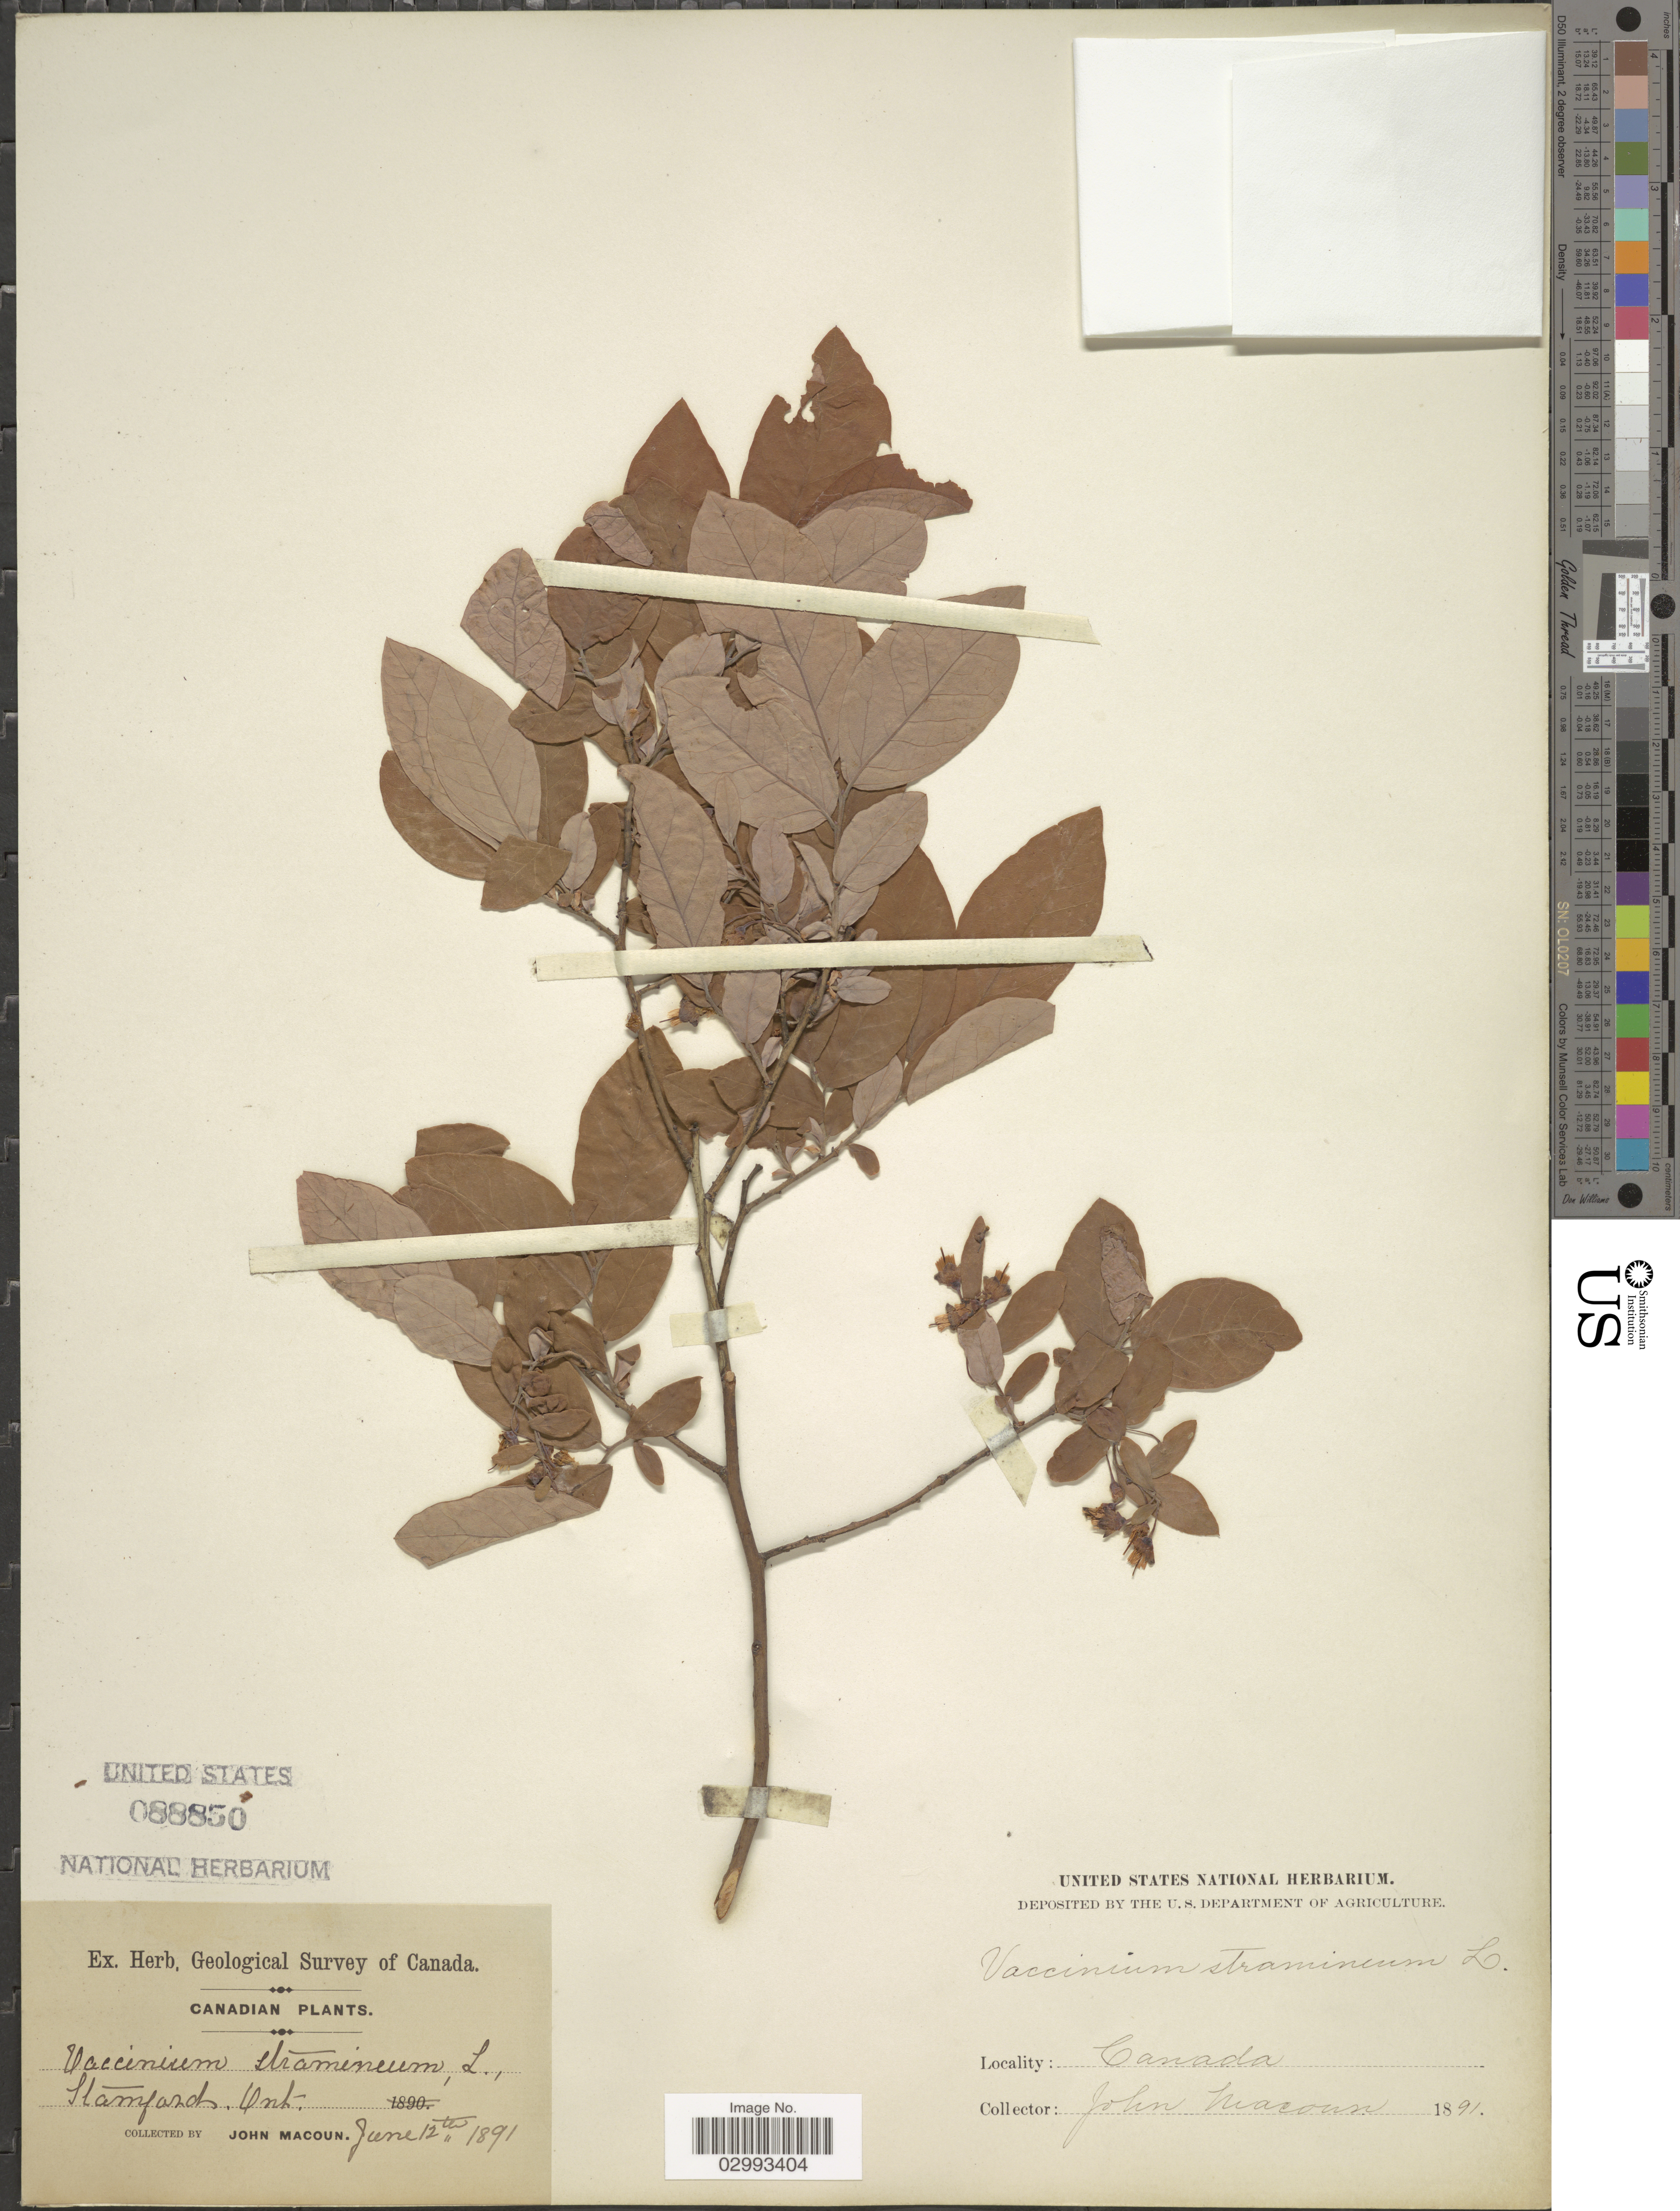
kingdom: Plantae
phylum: Tracheophyta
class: Magnoliopsida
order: Ericales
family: Ericaceae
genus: Polycodium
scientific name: Polycodium stamineum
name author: (L.) Greene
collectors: J. Macoun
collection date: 1891-06-12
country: Canada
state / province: Ontario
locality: Stamford.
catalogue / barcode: US 88850